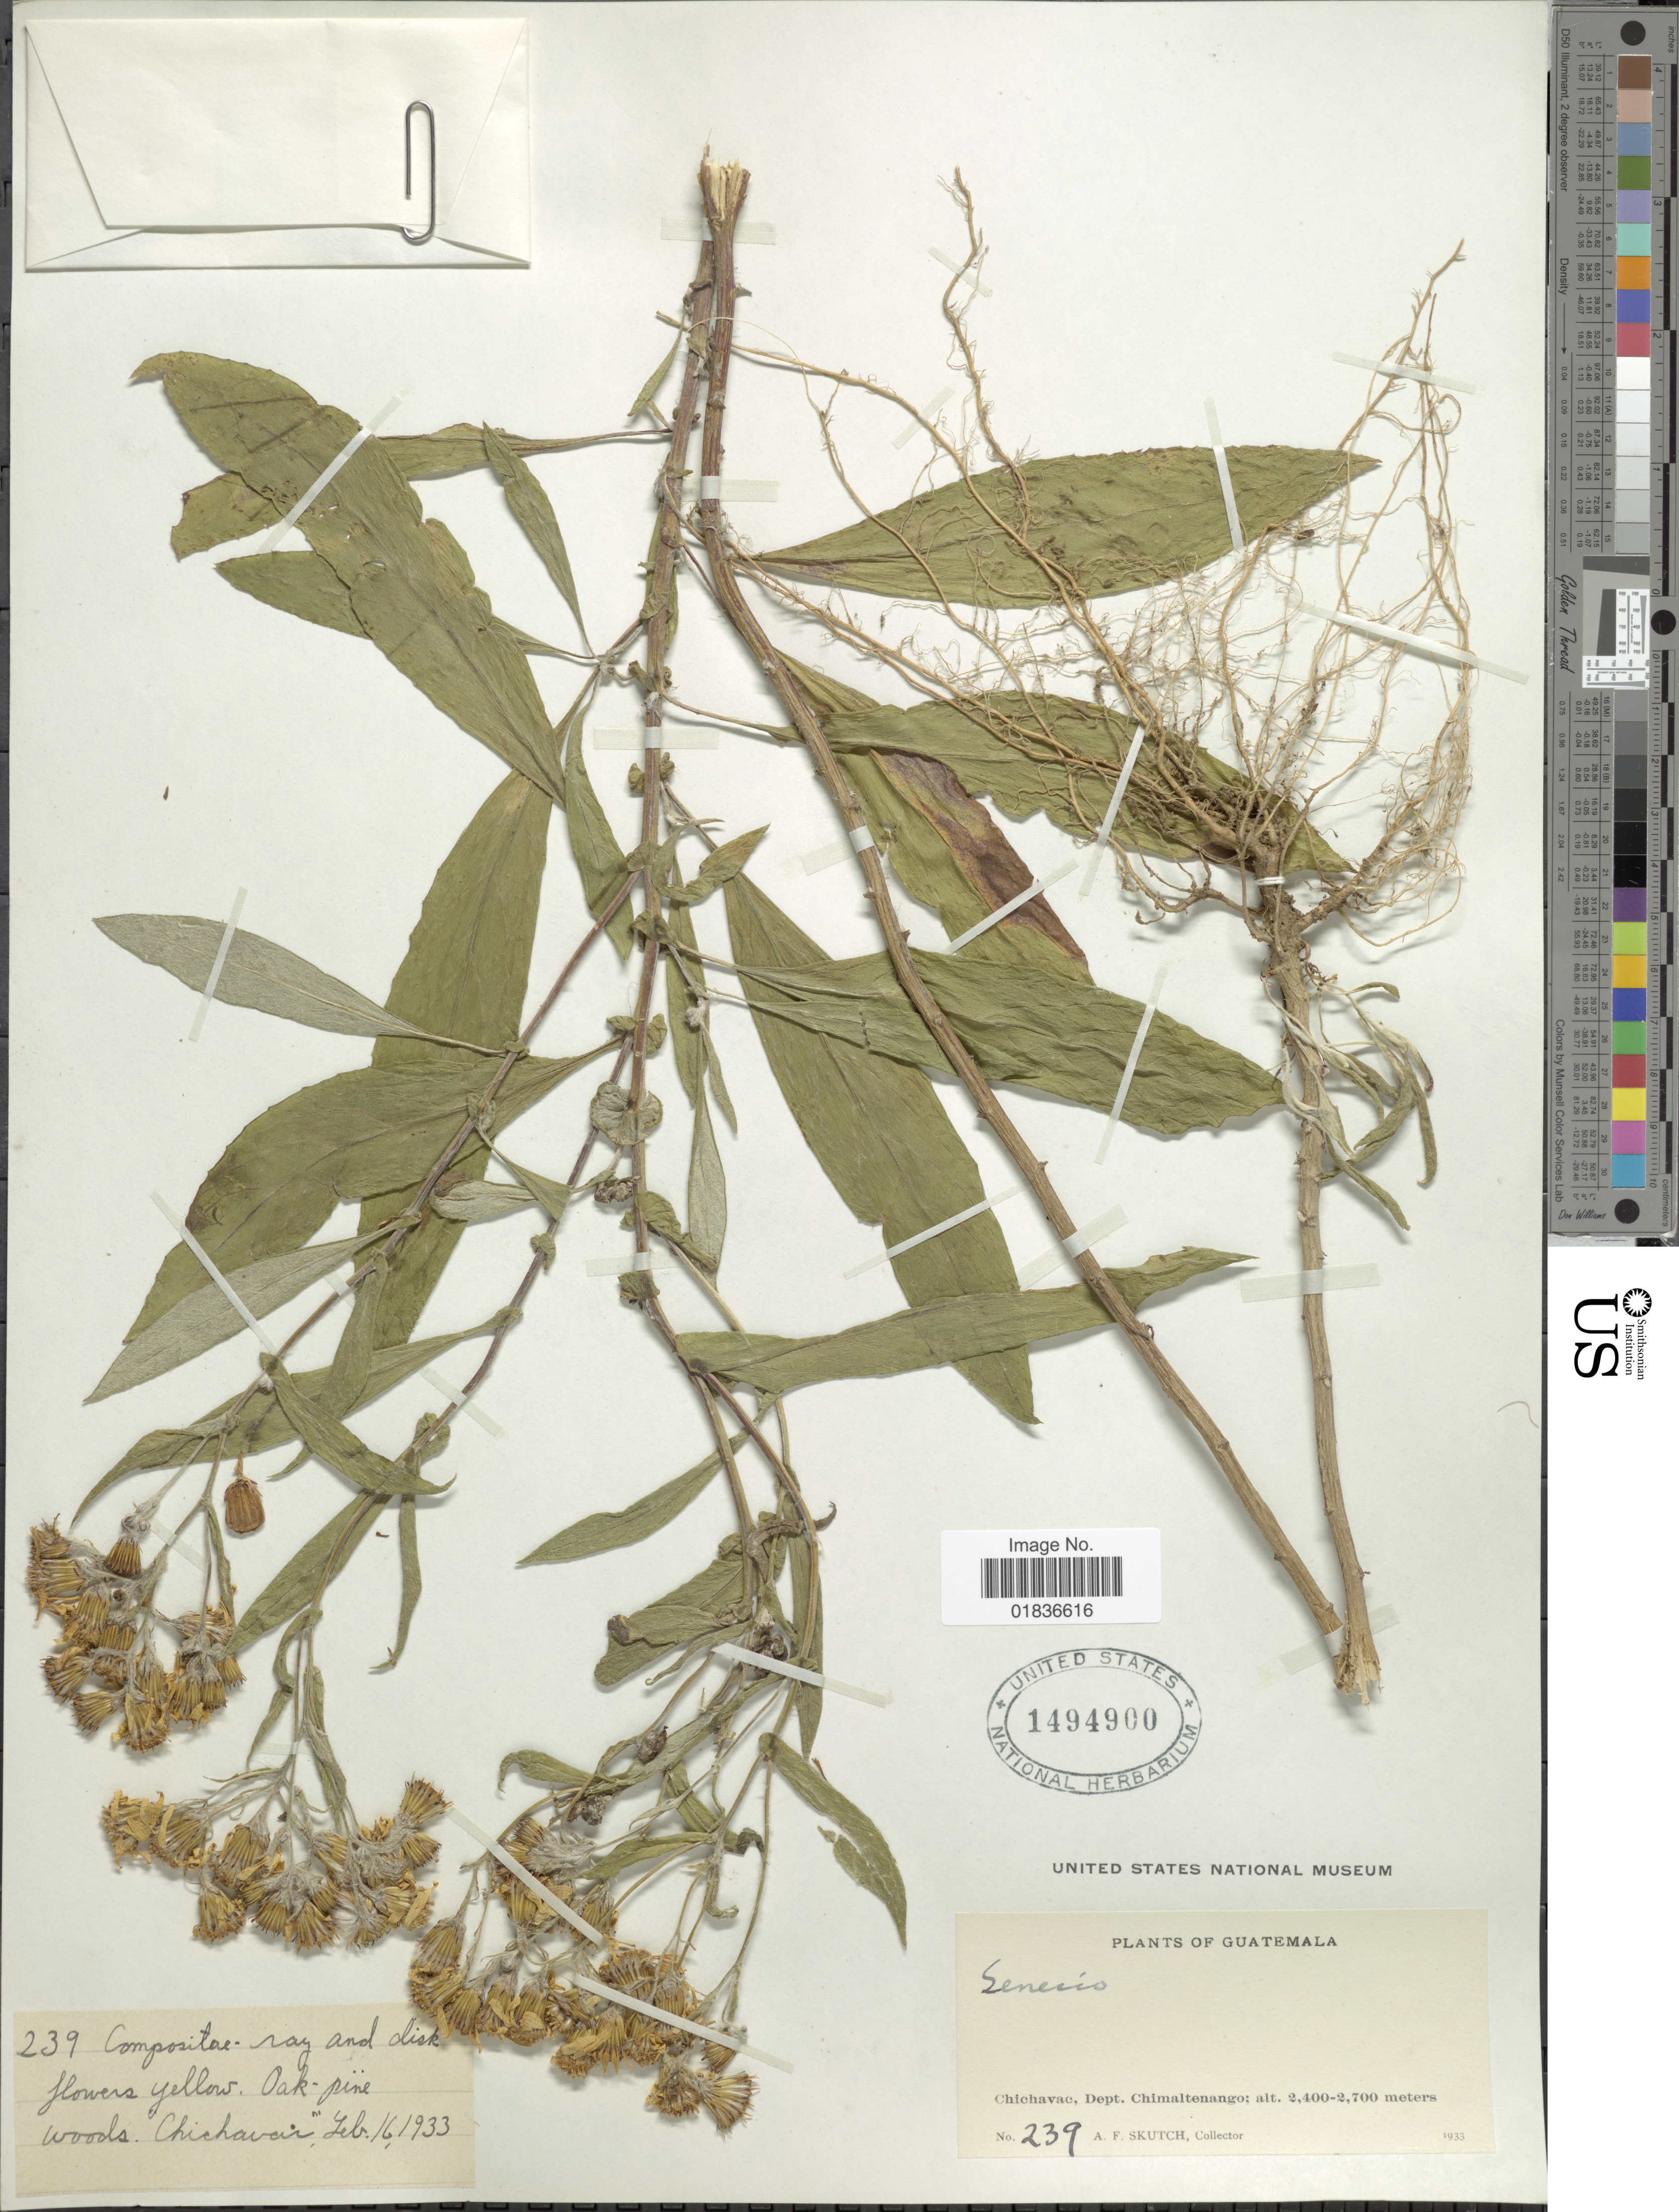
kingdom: Plantae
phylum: Tracheophyta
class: Magnoliopsida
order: Asterales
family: Asteraceae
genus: Senecio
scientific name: Senecio sp.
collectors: A. F. Skutch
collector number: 239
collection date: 1933-02-16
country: Guatemala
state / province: Chimaltenango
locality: Chachavac, Dept. Chimaltenango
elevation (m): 2400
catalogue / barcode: US 1494900